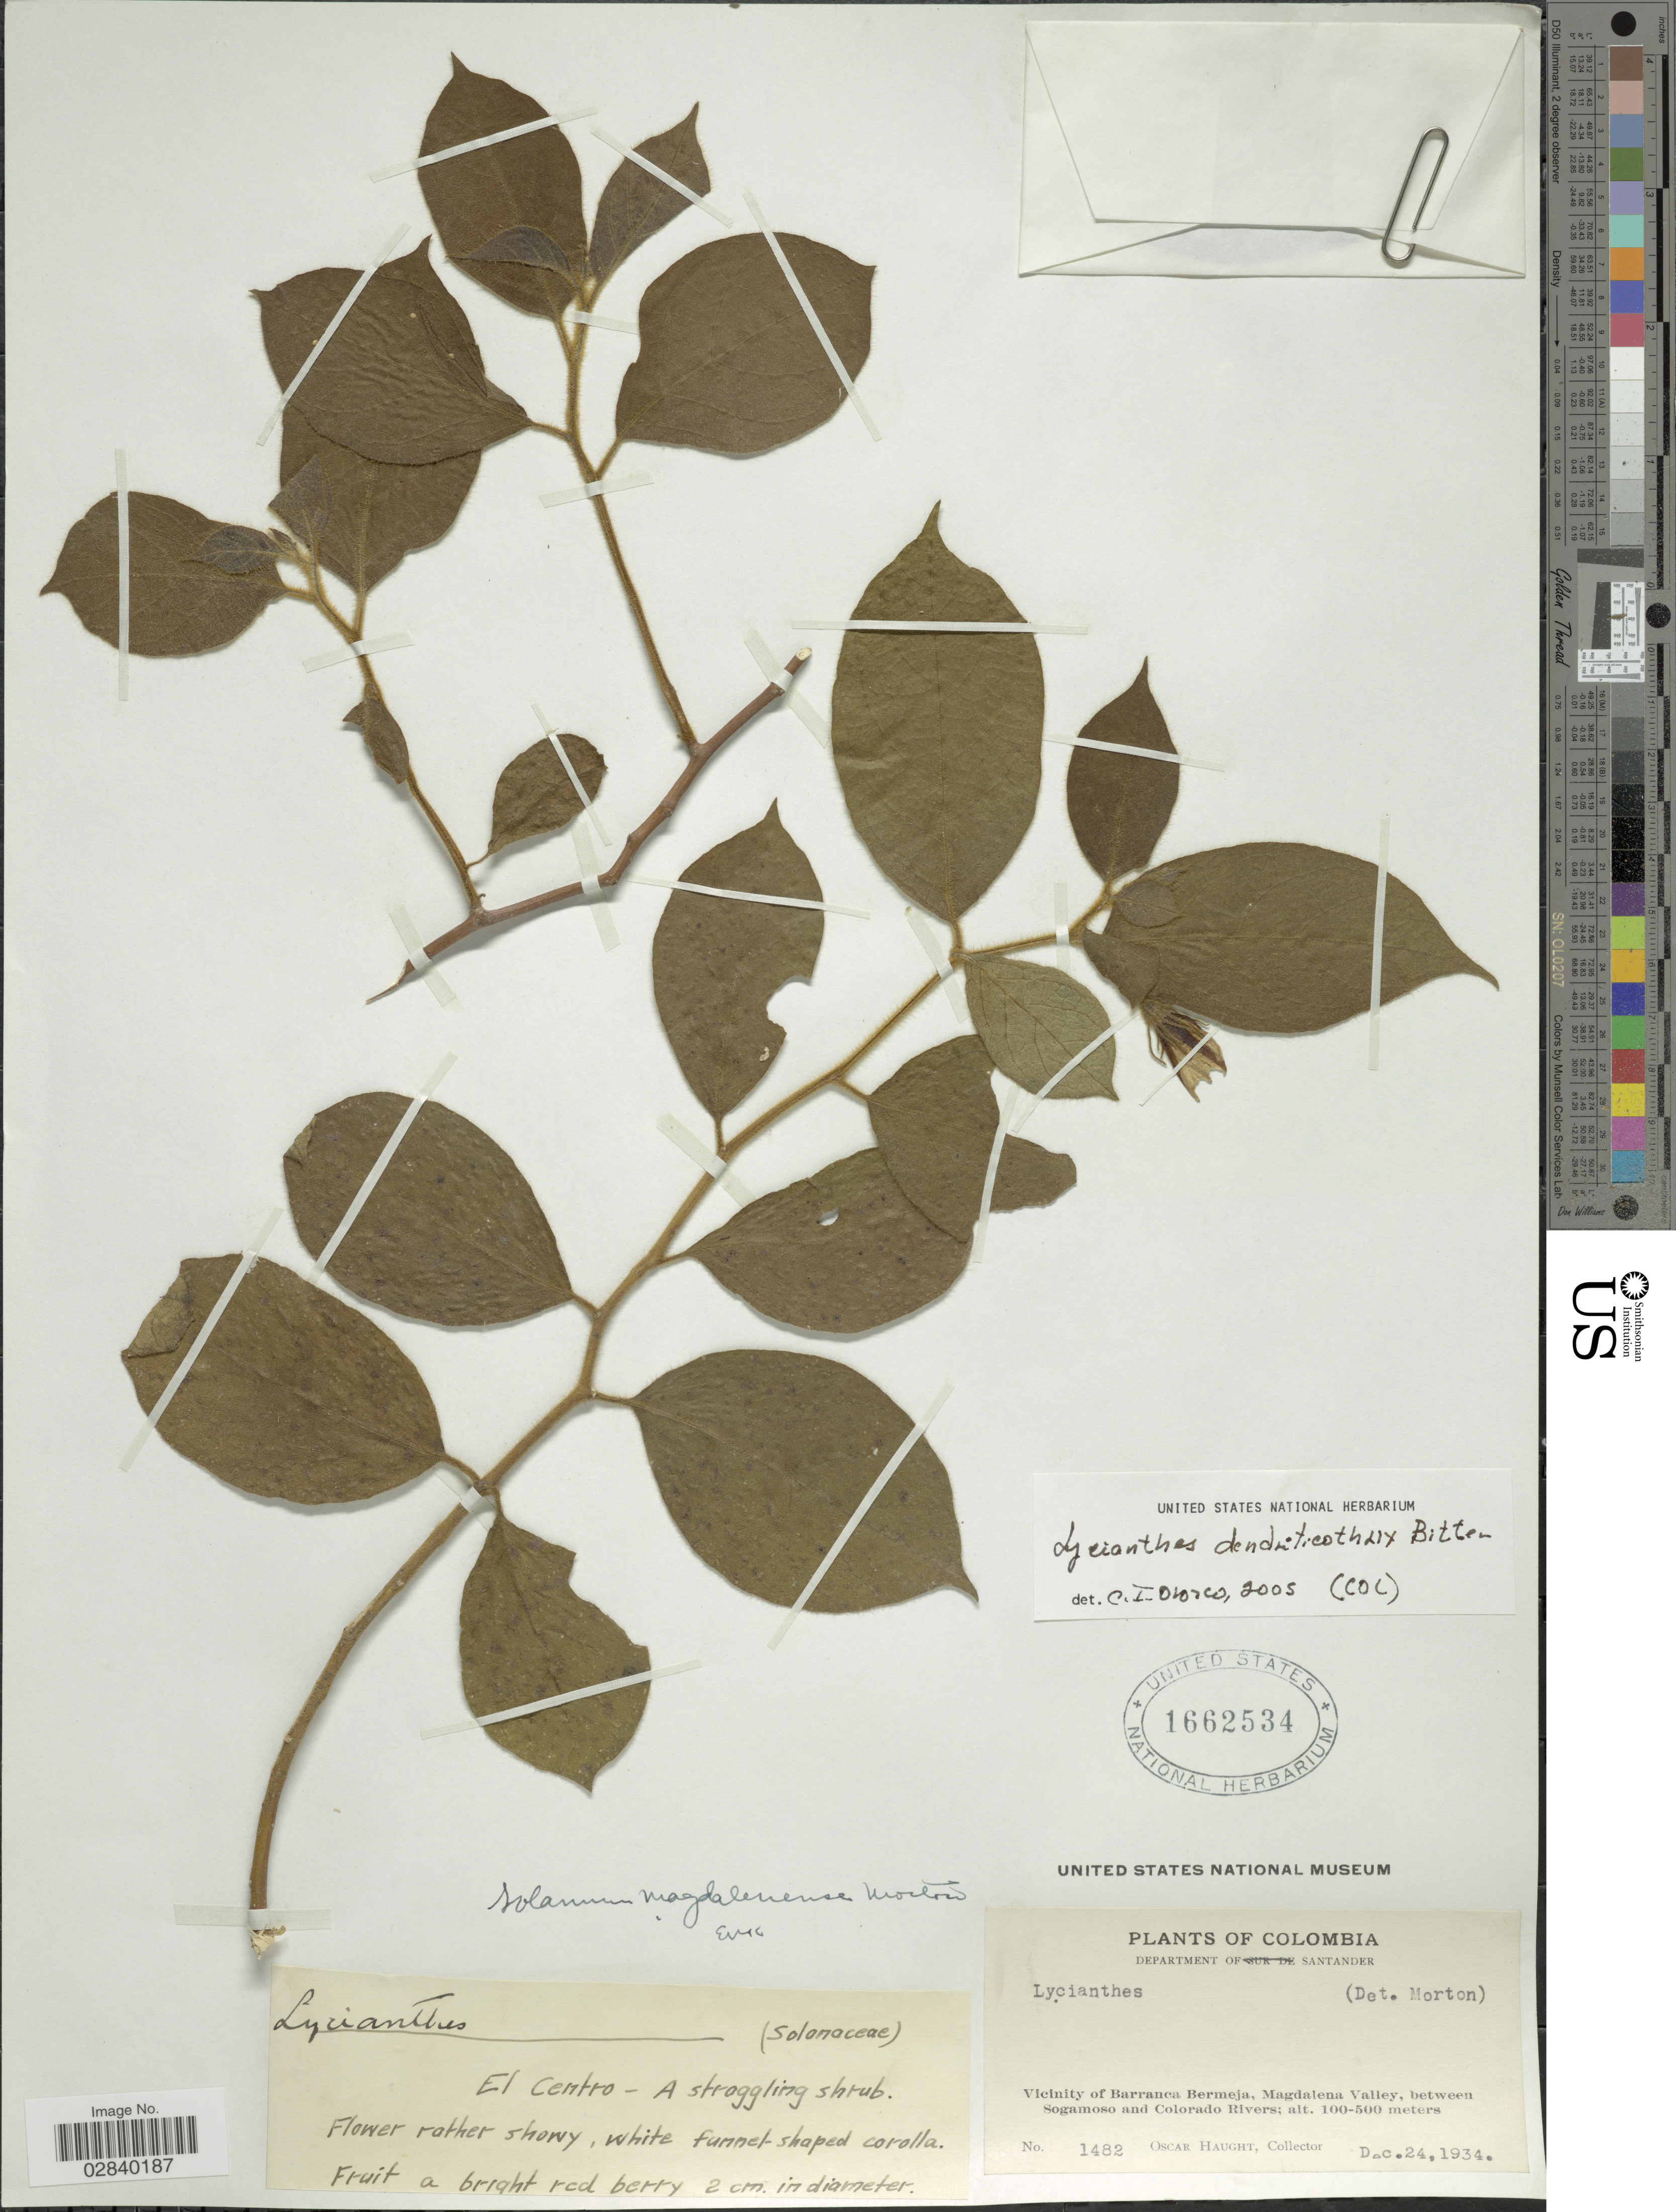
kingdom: Plantae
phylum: Tracheophyta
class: Magnoliopsida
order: Solanales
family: Solanaceae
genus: Lycianthes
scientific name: Lycianthes dendriticothrix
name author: Bitter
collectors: O. L. Haught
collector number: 1482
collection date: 1934-12-24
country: Colombia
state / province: Santander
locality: Department of Santander. Vicinity of Barranca Bermeja, Magdalena Valley, between Sogamoso and Colorado Rivers.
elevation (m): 100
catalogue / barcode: US 1662534